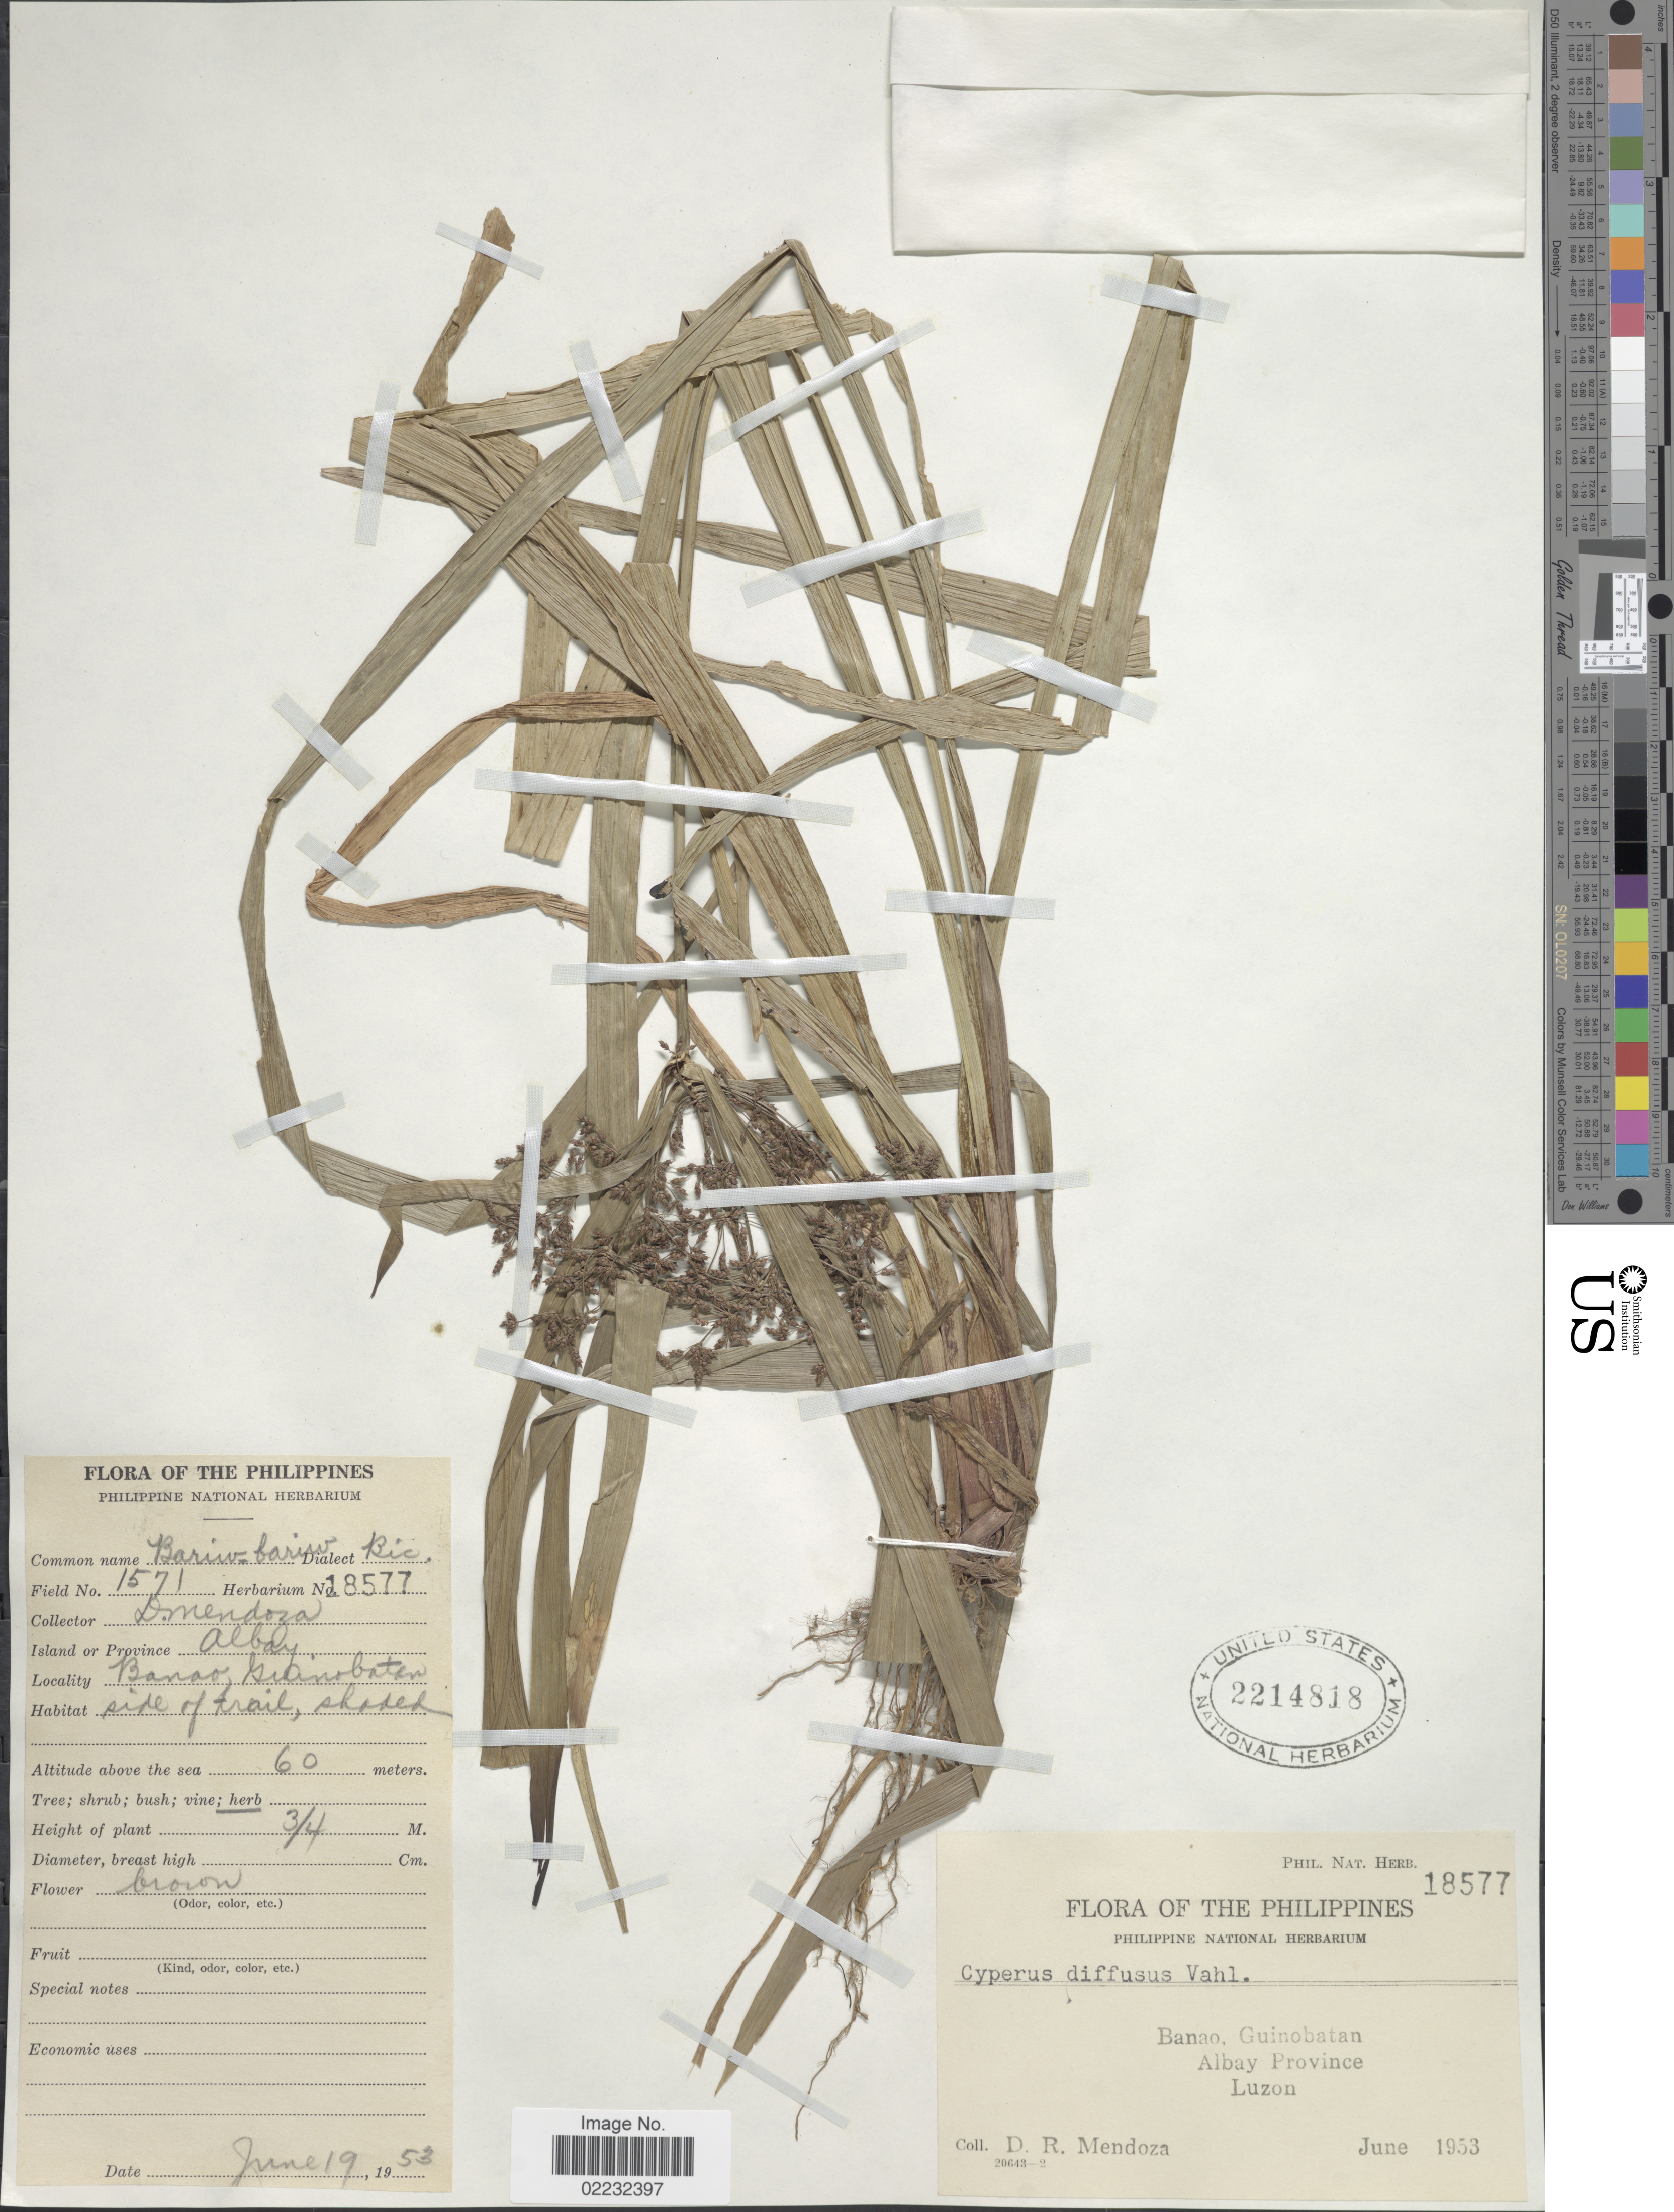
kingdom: Plantae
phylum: Tracheophyta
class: Liliopsida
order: Poales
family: Cyperaceae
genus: Cyperus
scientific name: Cyperus diffusus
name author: Vahl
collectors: D. Mendoza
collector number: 18577/1571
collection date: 1953-06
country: Philippines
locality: Province Albay, Banao, Guinobatan, Luzon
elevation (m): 60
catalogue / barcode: US 2214818